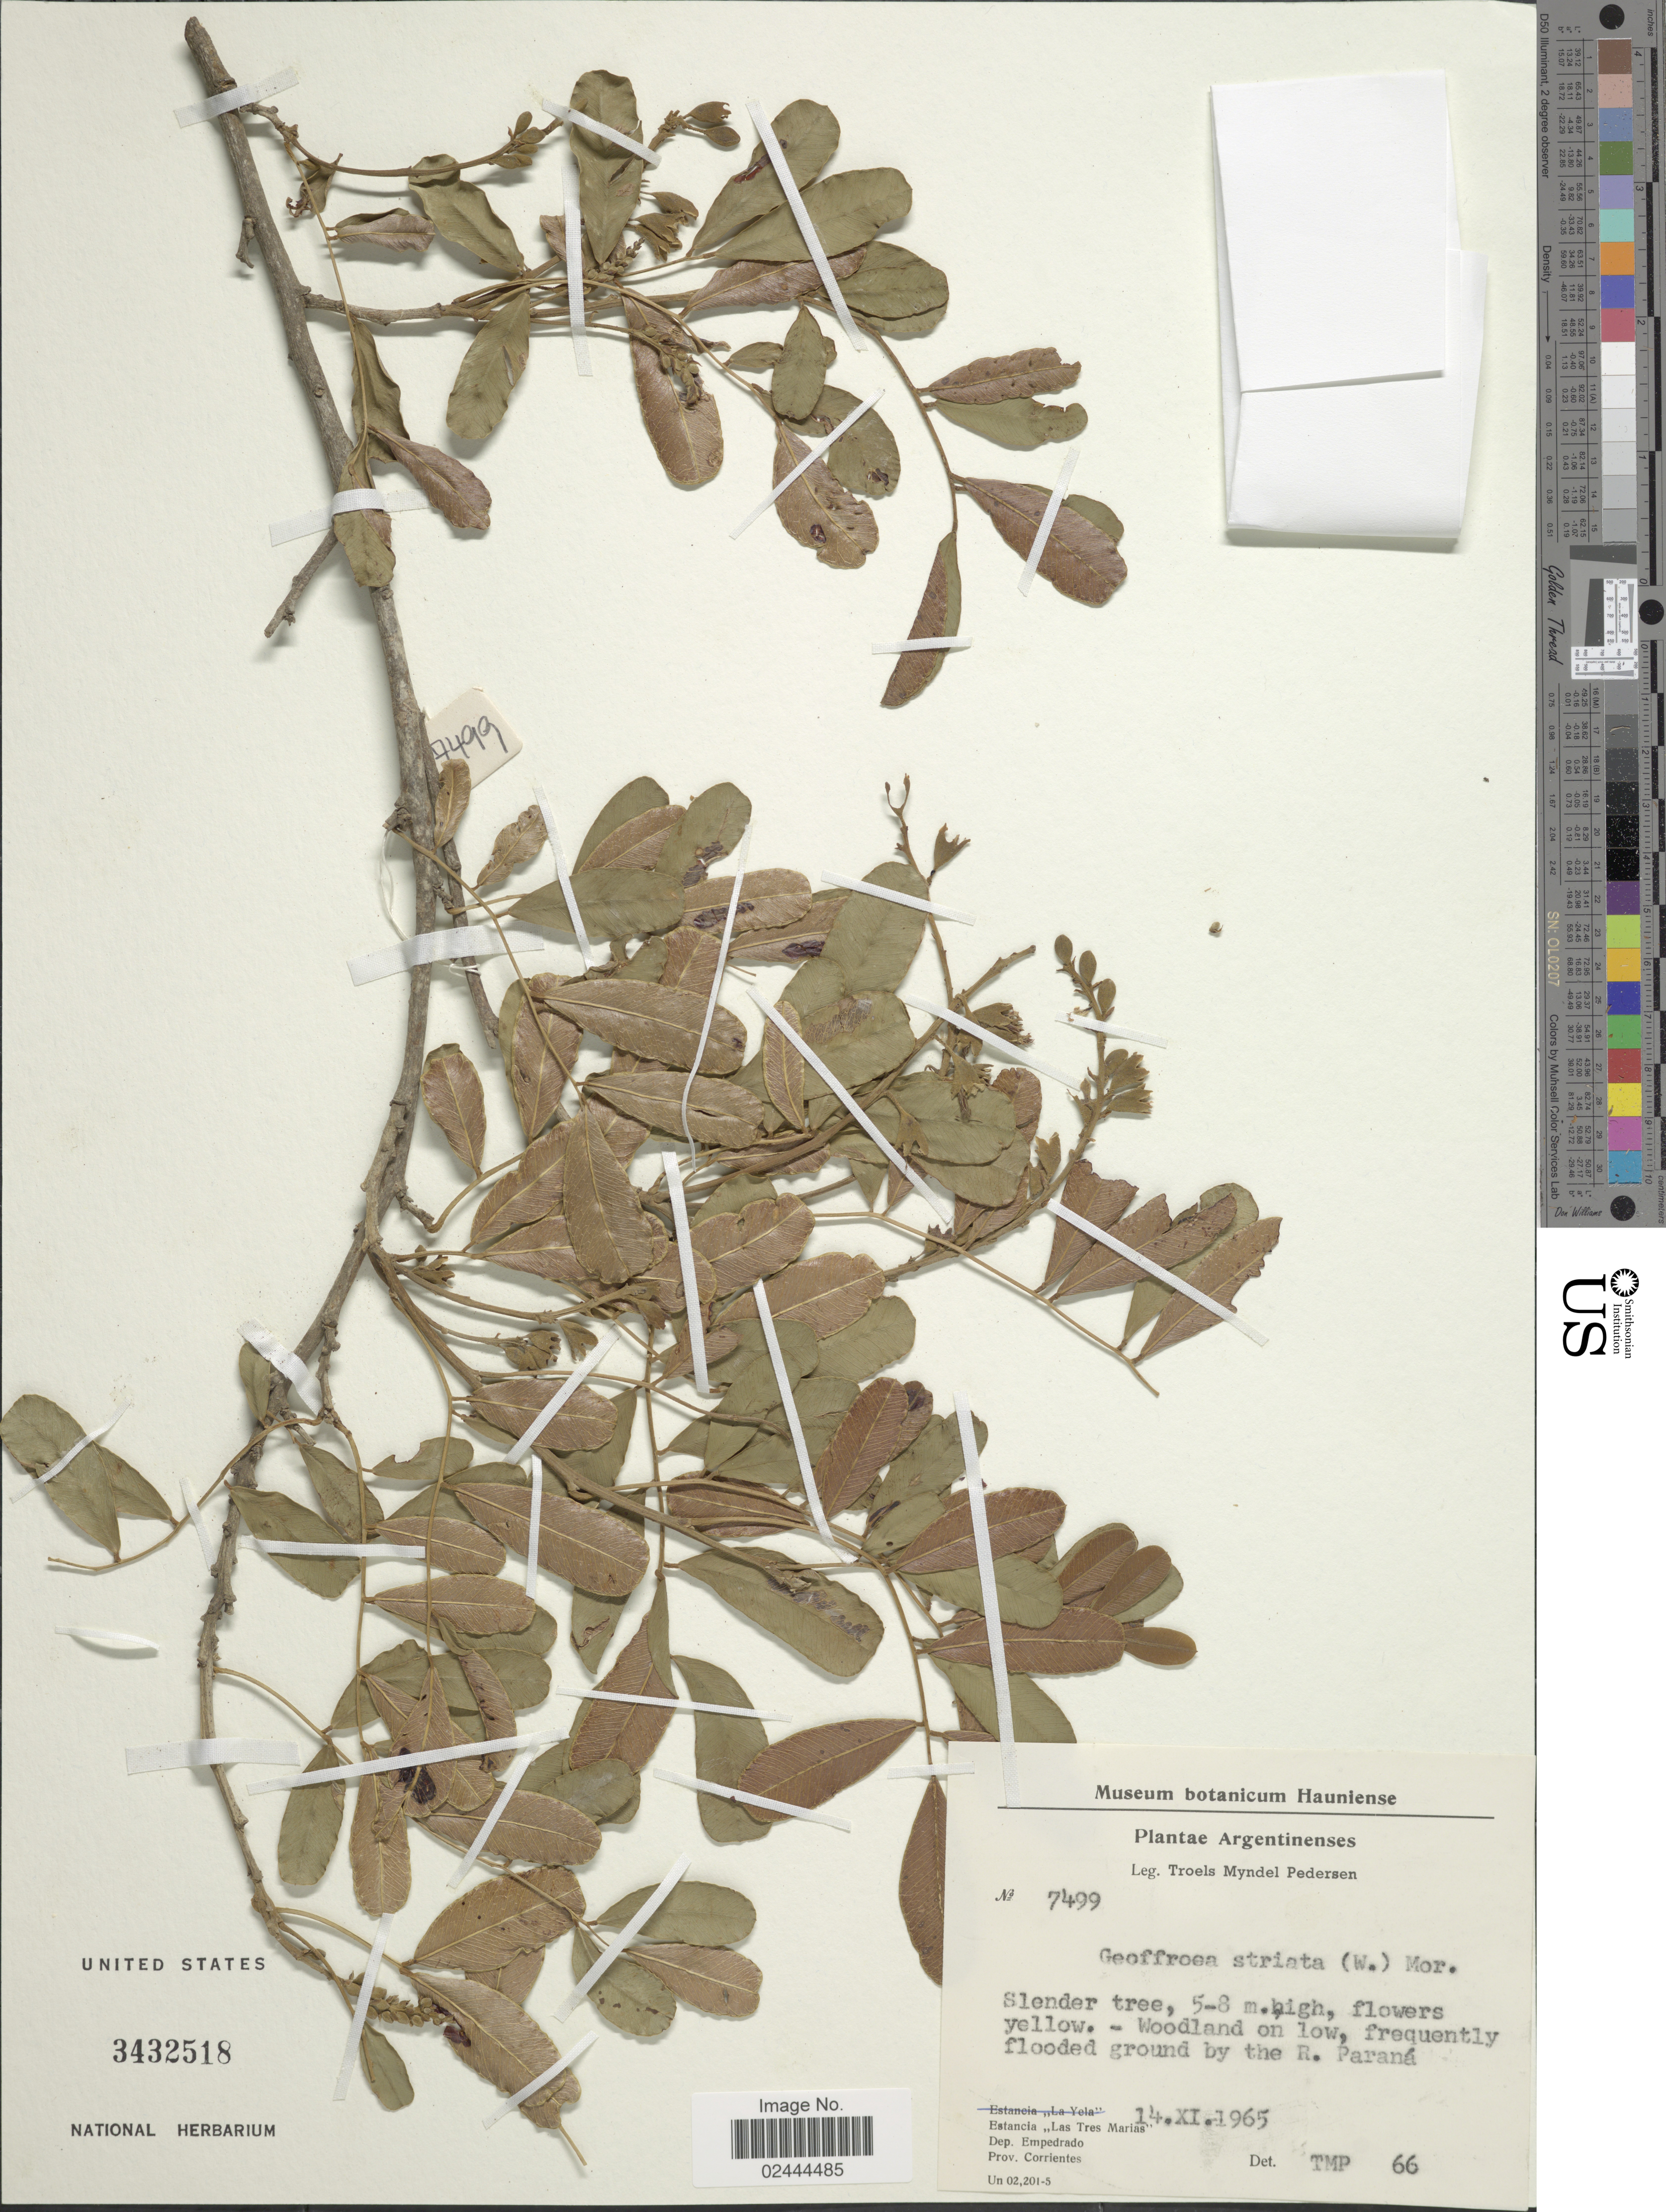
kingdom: Plantae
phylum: Tracheophyta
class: Magnoliopsida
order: Fabales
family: Fabaceae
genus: Geoffroea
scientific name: Geoffroea spinosa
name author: Jacq.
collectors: T. Pederson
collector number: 7499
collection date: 1965-11-14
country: Argentina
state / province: Corrientes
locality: R. Parana, Estancia Las Tres Marias, Dep. Empedrado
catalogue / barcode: US 3432518